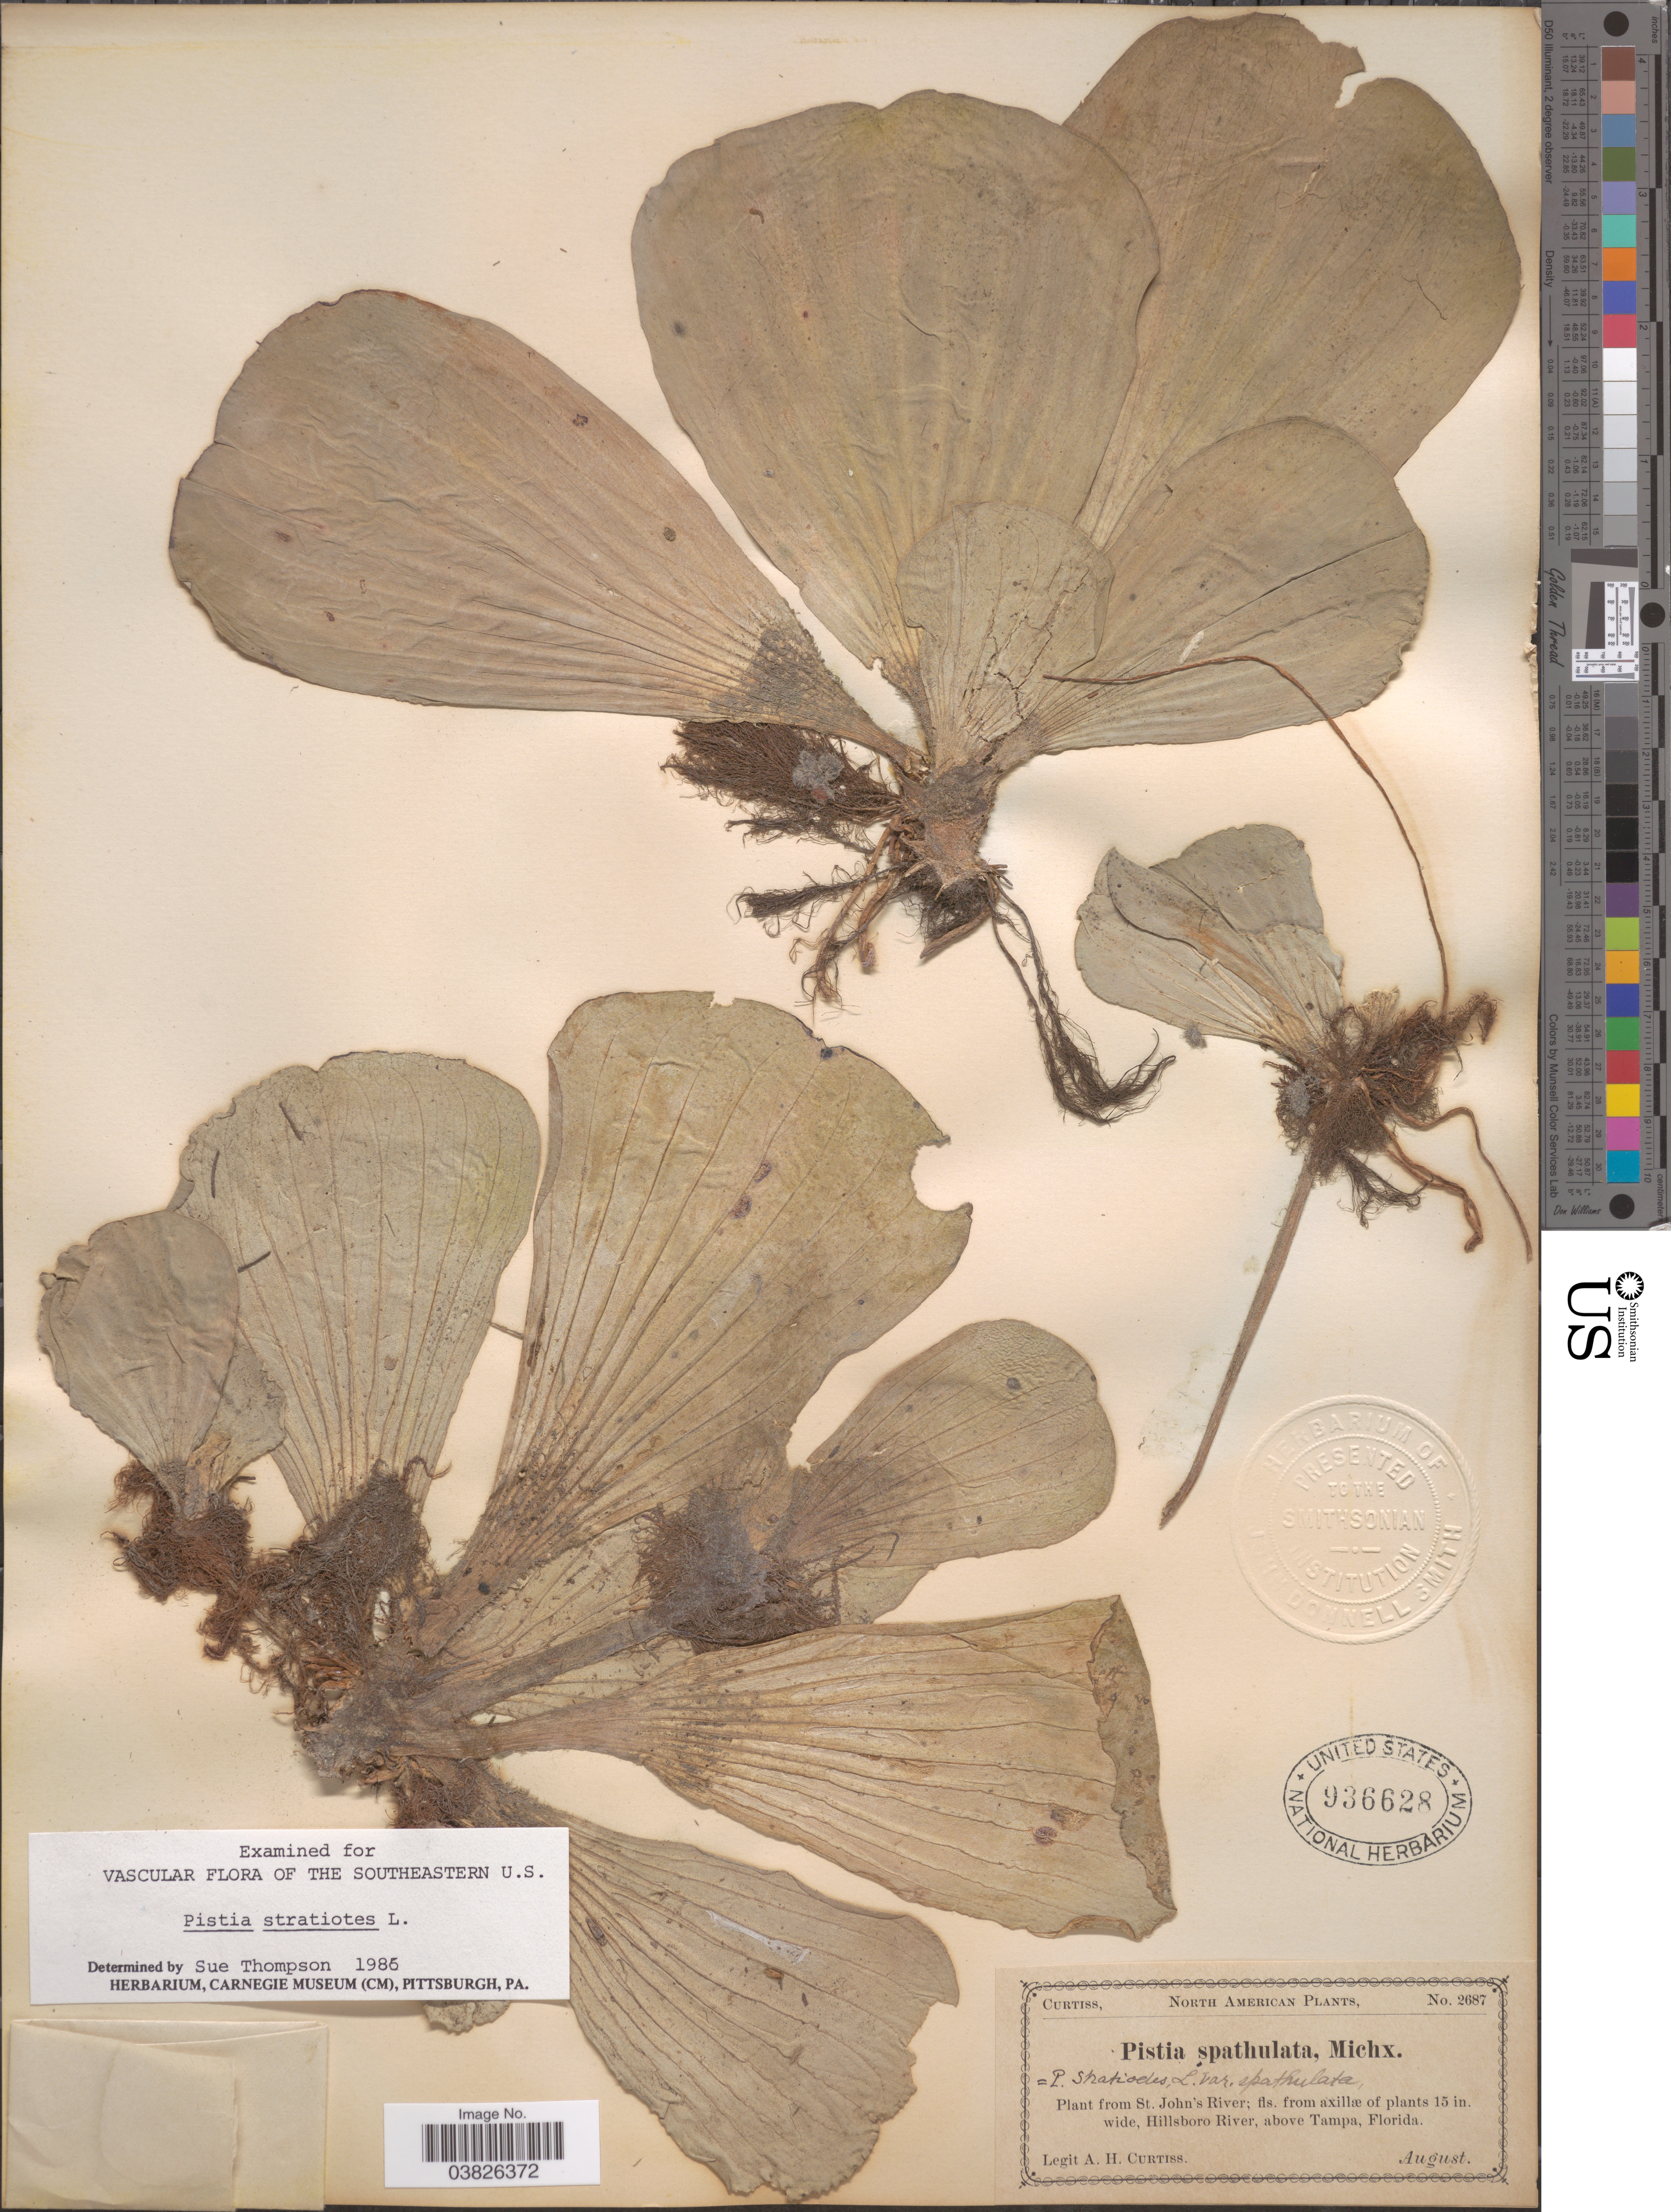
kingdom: Plantae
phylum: Tracheophyta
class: Liliopsida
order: Alismatales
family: Araceae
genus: Pistia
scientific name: Pistia stratiotes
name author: L.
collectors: A. H. Curtiss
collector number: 2687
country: United States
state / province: Florida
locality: St. John's River; Hillsboro River, above Tampa.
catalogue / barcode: US 936628